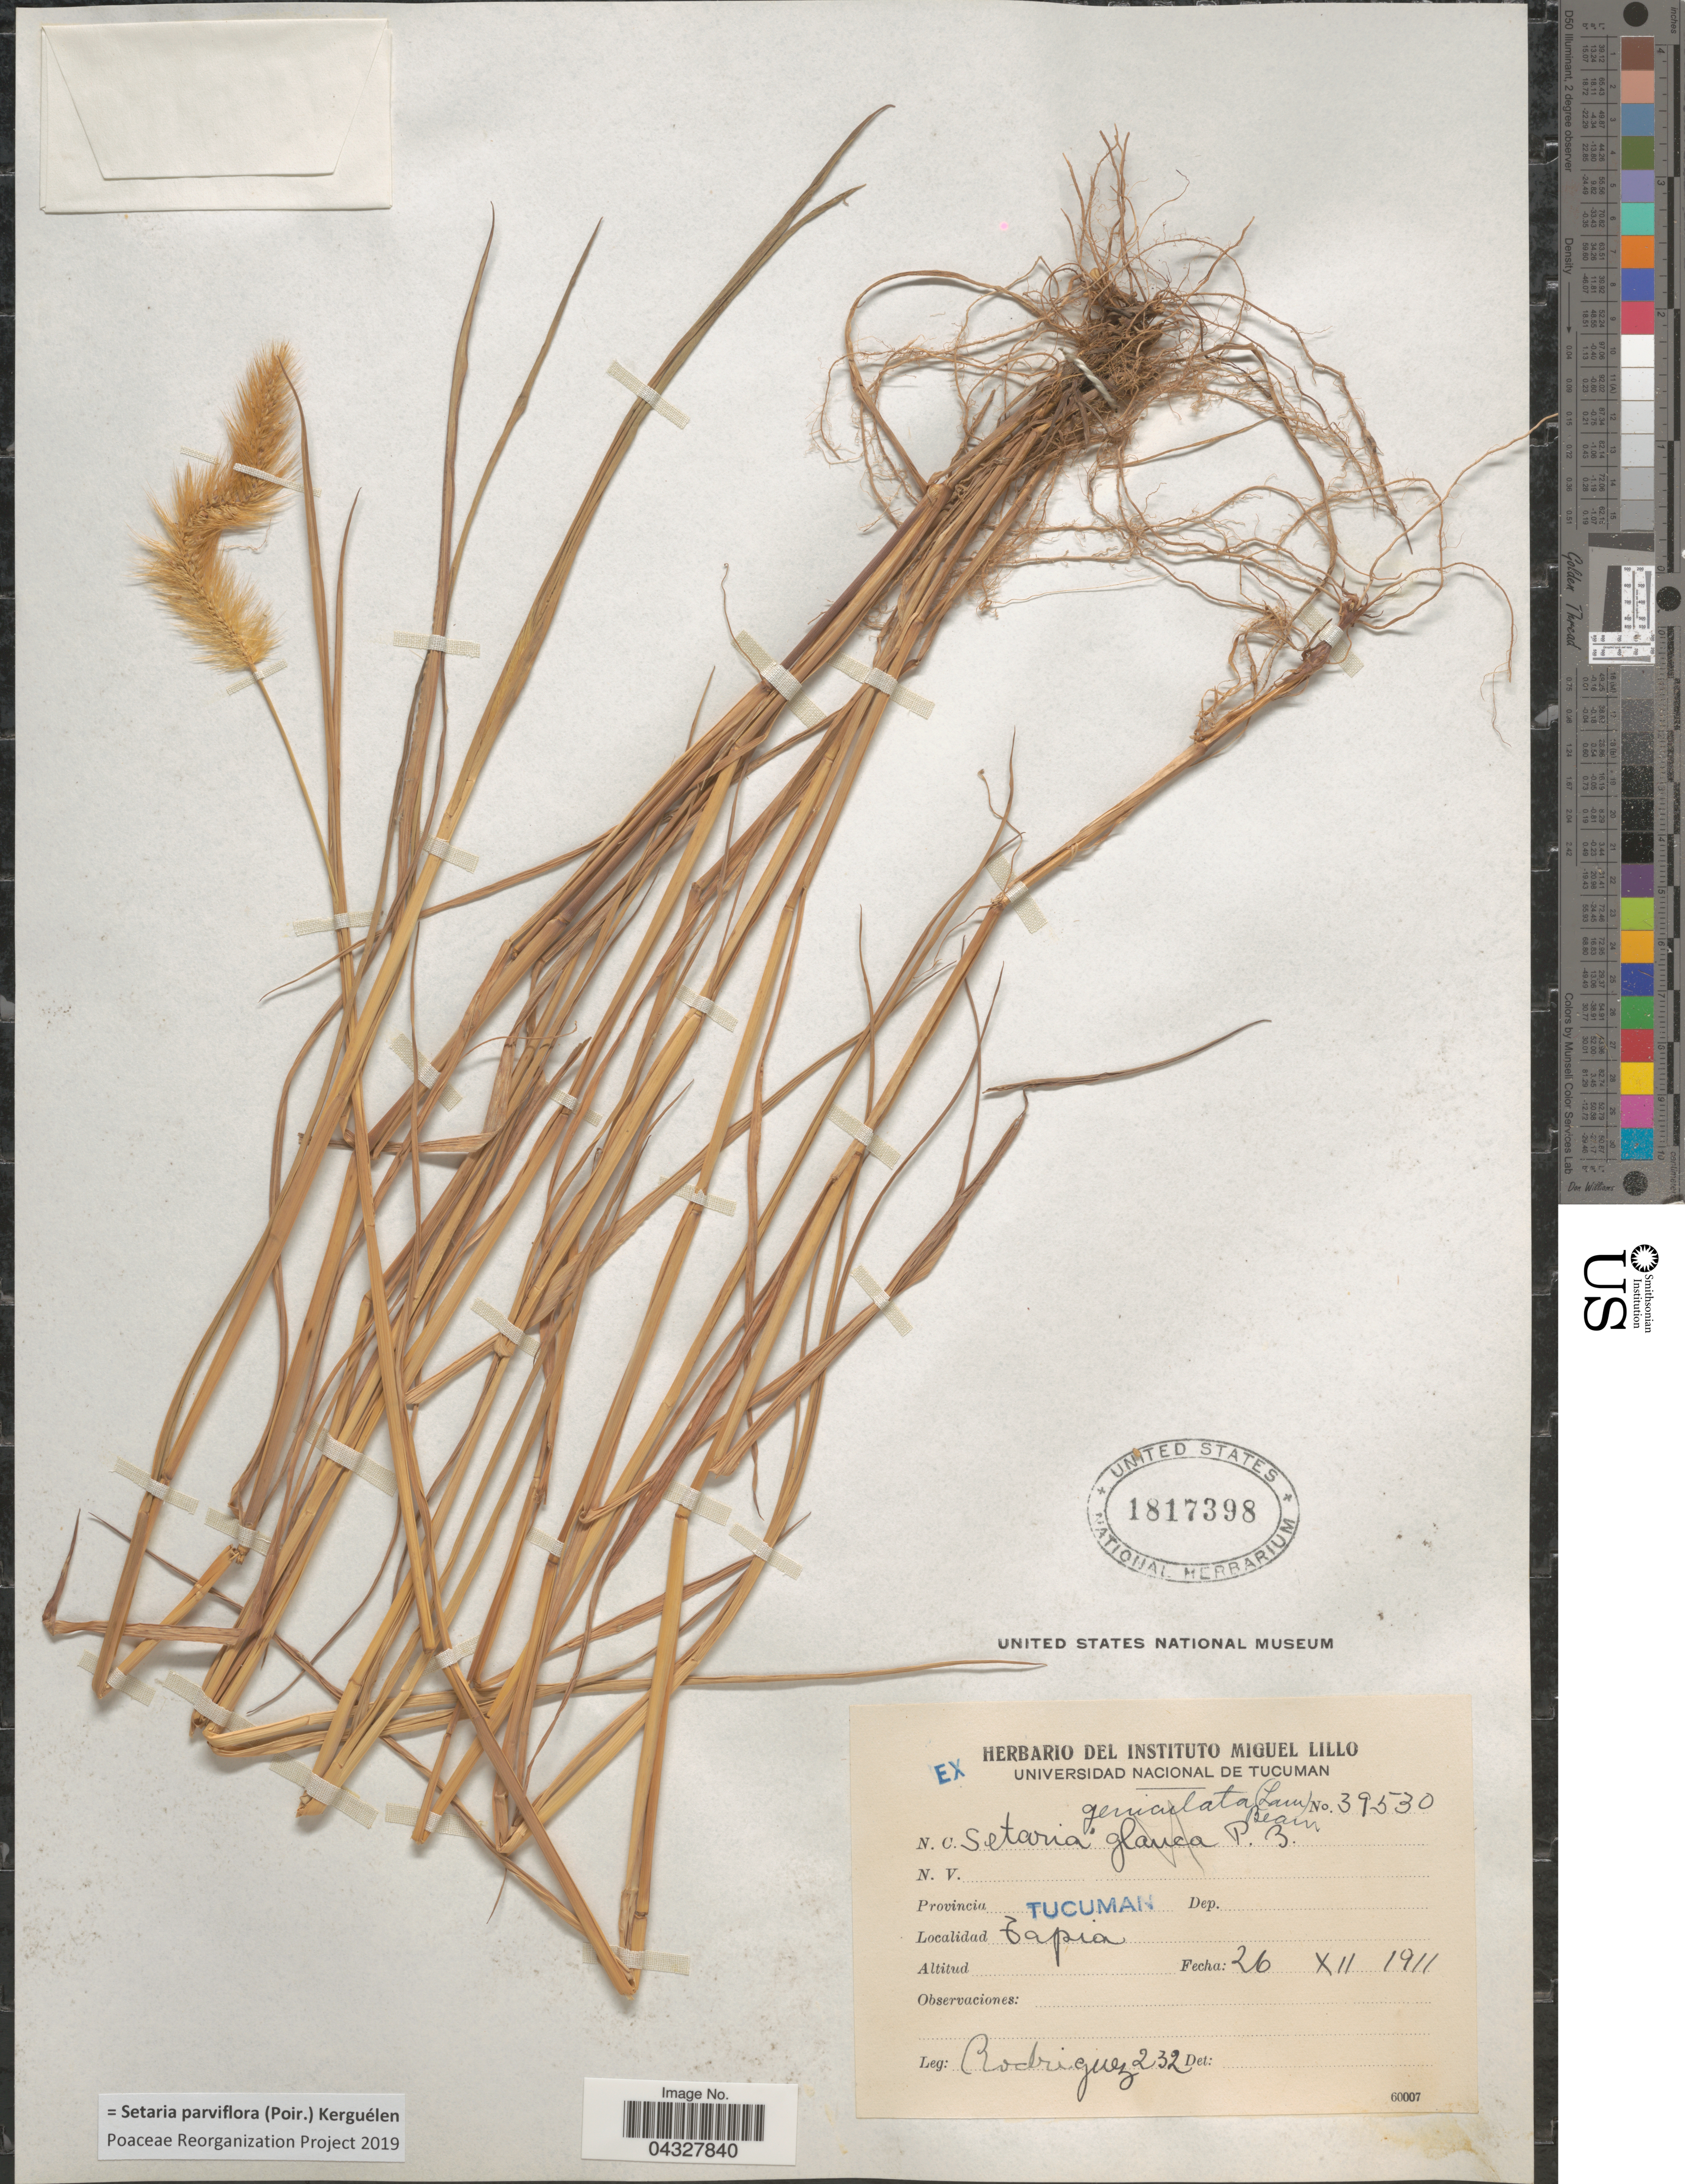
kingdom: Plantae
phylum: Tracheophyta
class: Liliopsida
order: Poales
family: Poaceae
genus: Setaria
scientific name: Setaria parviflora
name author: (Poir.) Kerguélen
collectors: Rodriguez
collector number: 232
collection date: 1911-12-26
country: Argentina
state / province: Tucuman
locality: Tapia.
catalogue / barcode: US 1817398